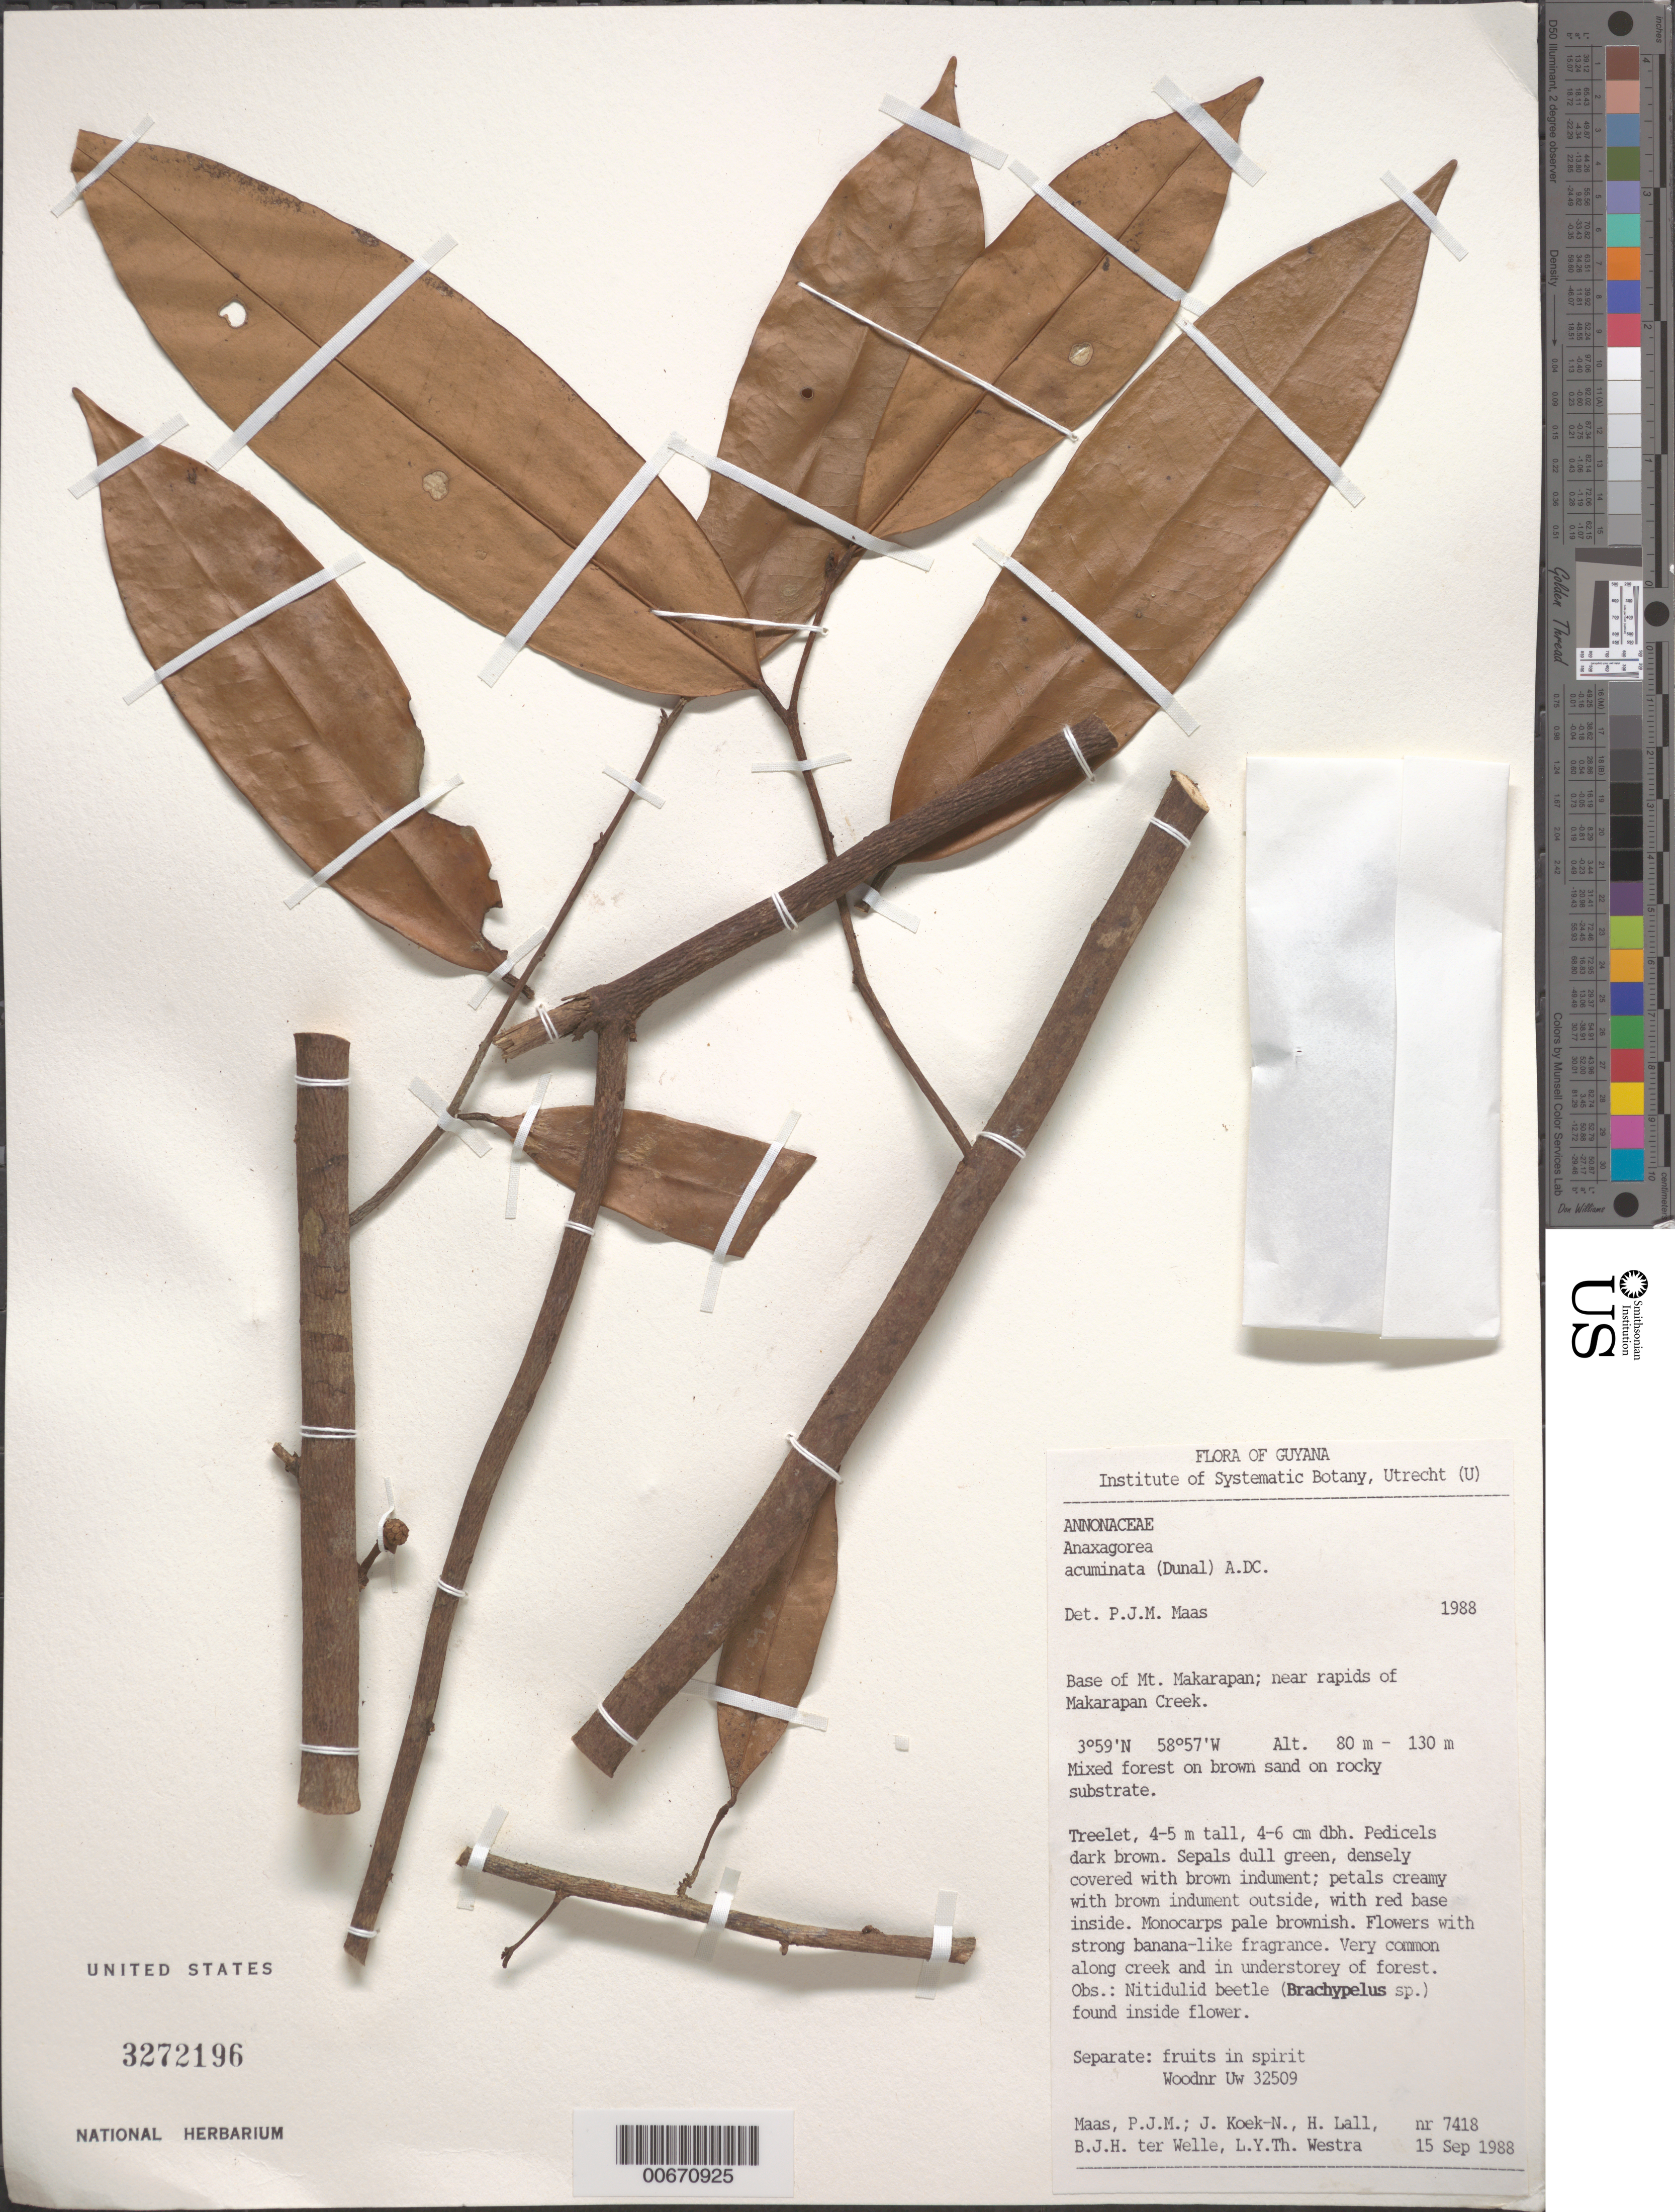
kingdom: Plantae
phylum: Tracheophyta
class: Magnoliopsida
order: Magnoliales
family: Annonaceae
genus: Anaxagorea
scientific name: Anaxagorea acuminata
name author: (Dunal) A. DC.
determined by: Maas, Paul J. M.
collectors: P. Maas, J. Koek-Noorman, H. Lall, B. Welle & L. Y. T. Westra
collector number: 7418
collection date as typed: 15-Sep-88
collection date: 1988-09-15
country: Guyana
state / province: U. Takutu-U. Essequibo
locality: Mt. Makarapan, base; near rapids of Makarapan Creek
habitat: Mixed forest on brown sand on rocky substrate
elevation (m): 80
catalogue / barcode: US 3272196